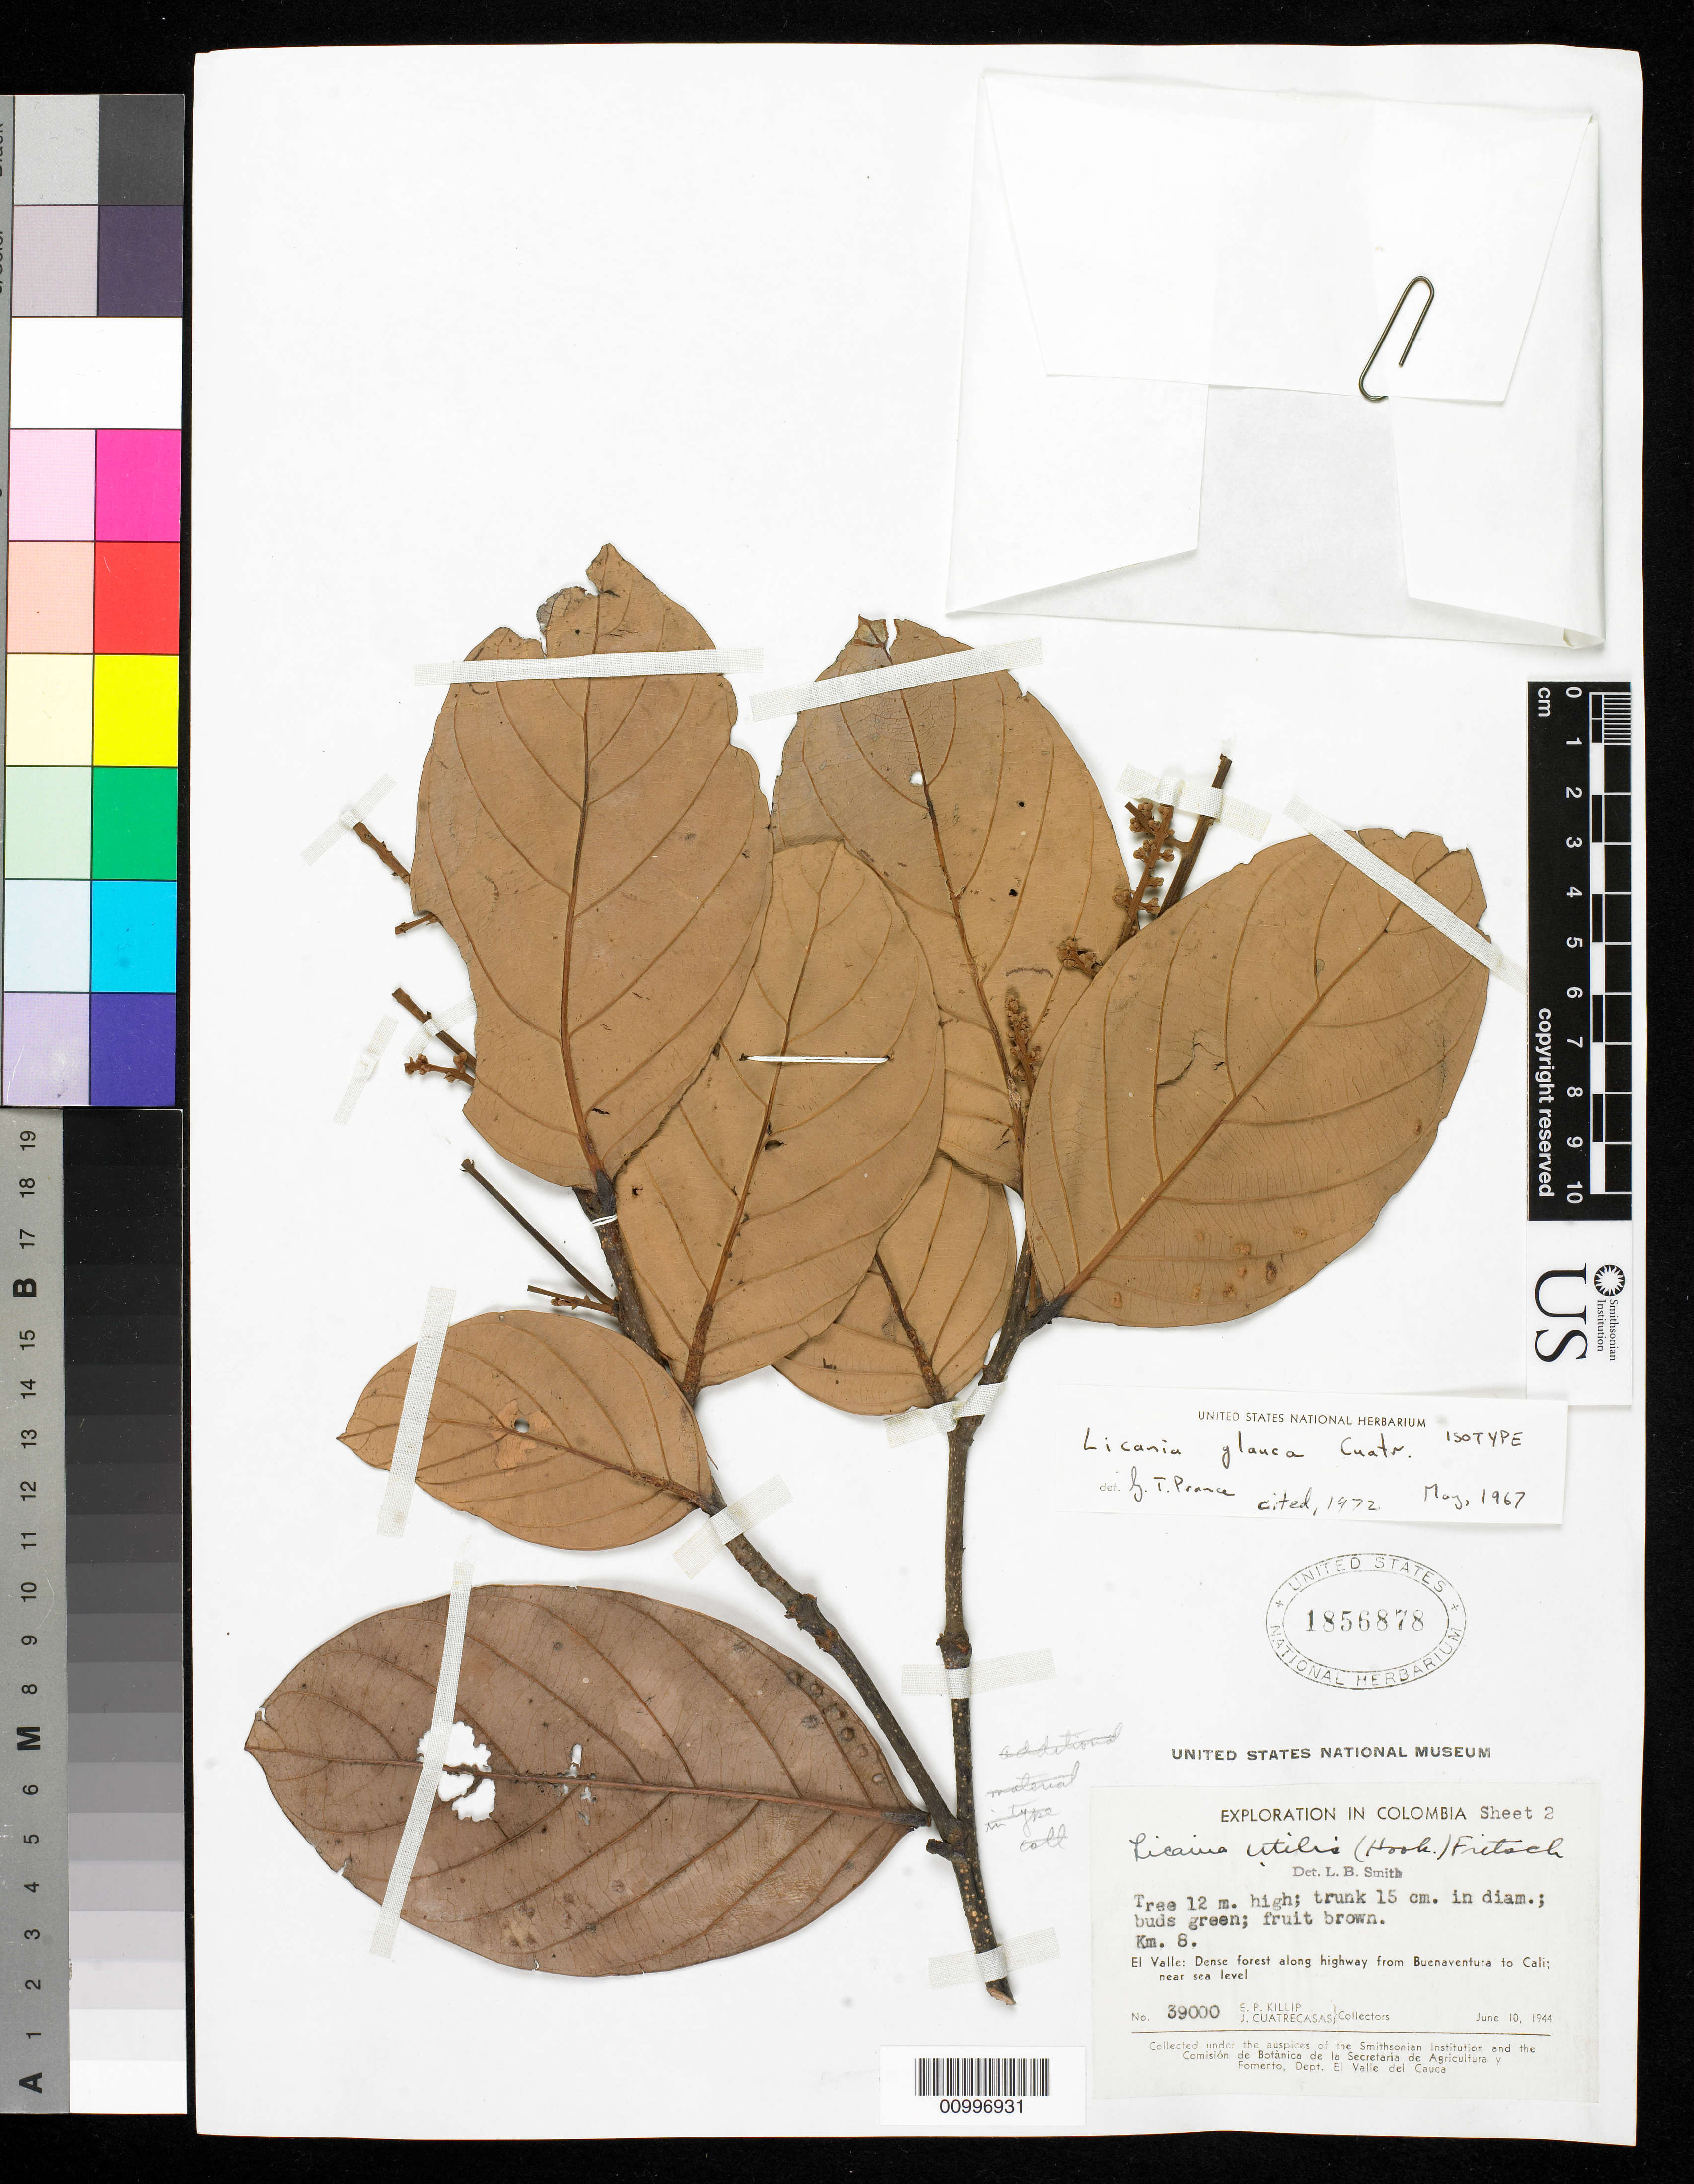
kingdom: Plantae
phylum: Tracheophyta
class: Magnoliopsida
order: Malpighiales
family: Chrysobalanaceae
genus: Licania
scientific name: Licania glauca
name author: Cuatrec.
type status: Isotype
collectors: E. P. Killip & J. Cuatrecasas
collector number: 39000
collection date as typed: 10 Jun 1944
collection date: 1944-06-10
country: Colombia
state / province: Valle del Cauca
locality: El Valle: highway from Buenaventura to Cali.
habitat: Dense forest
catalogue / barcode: US 1856878